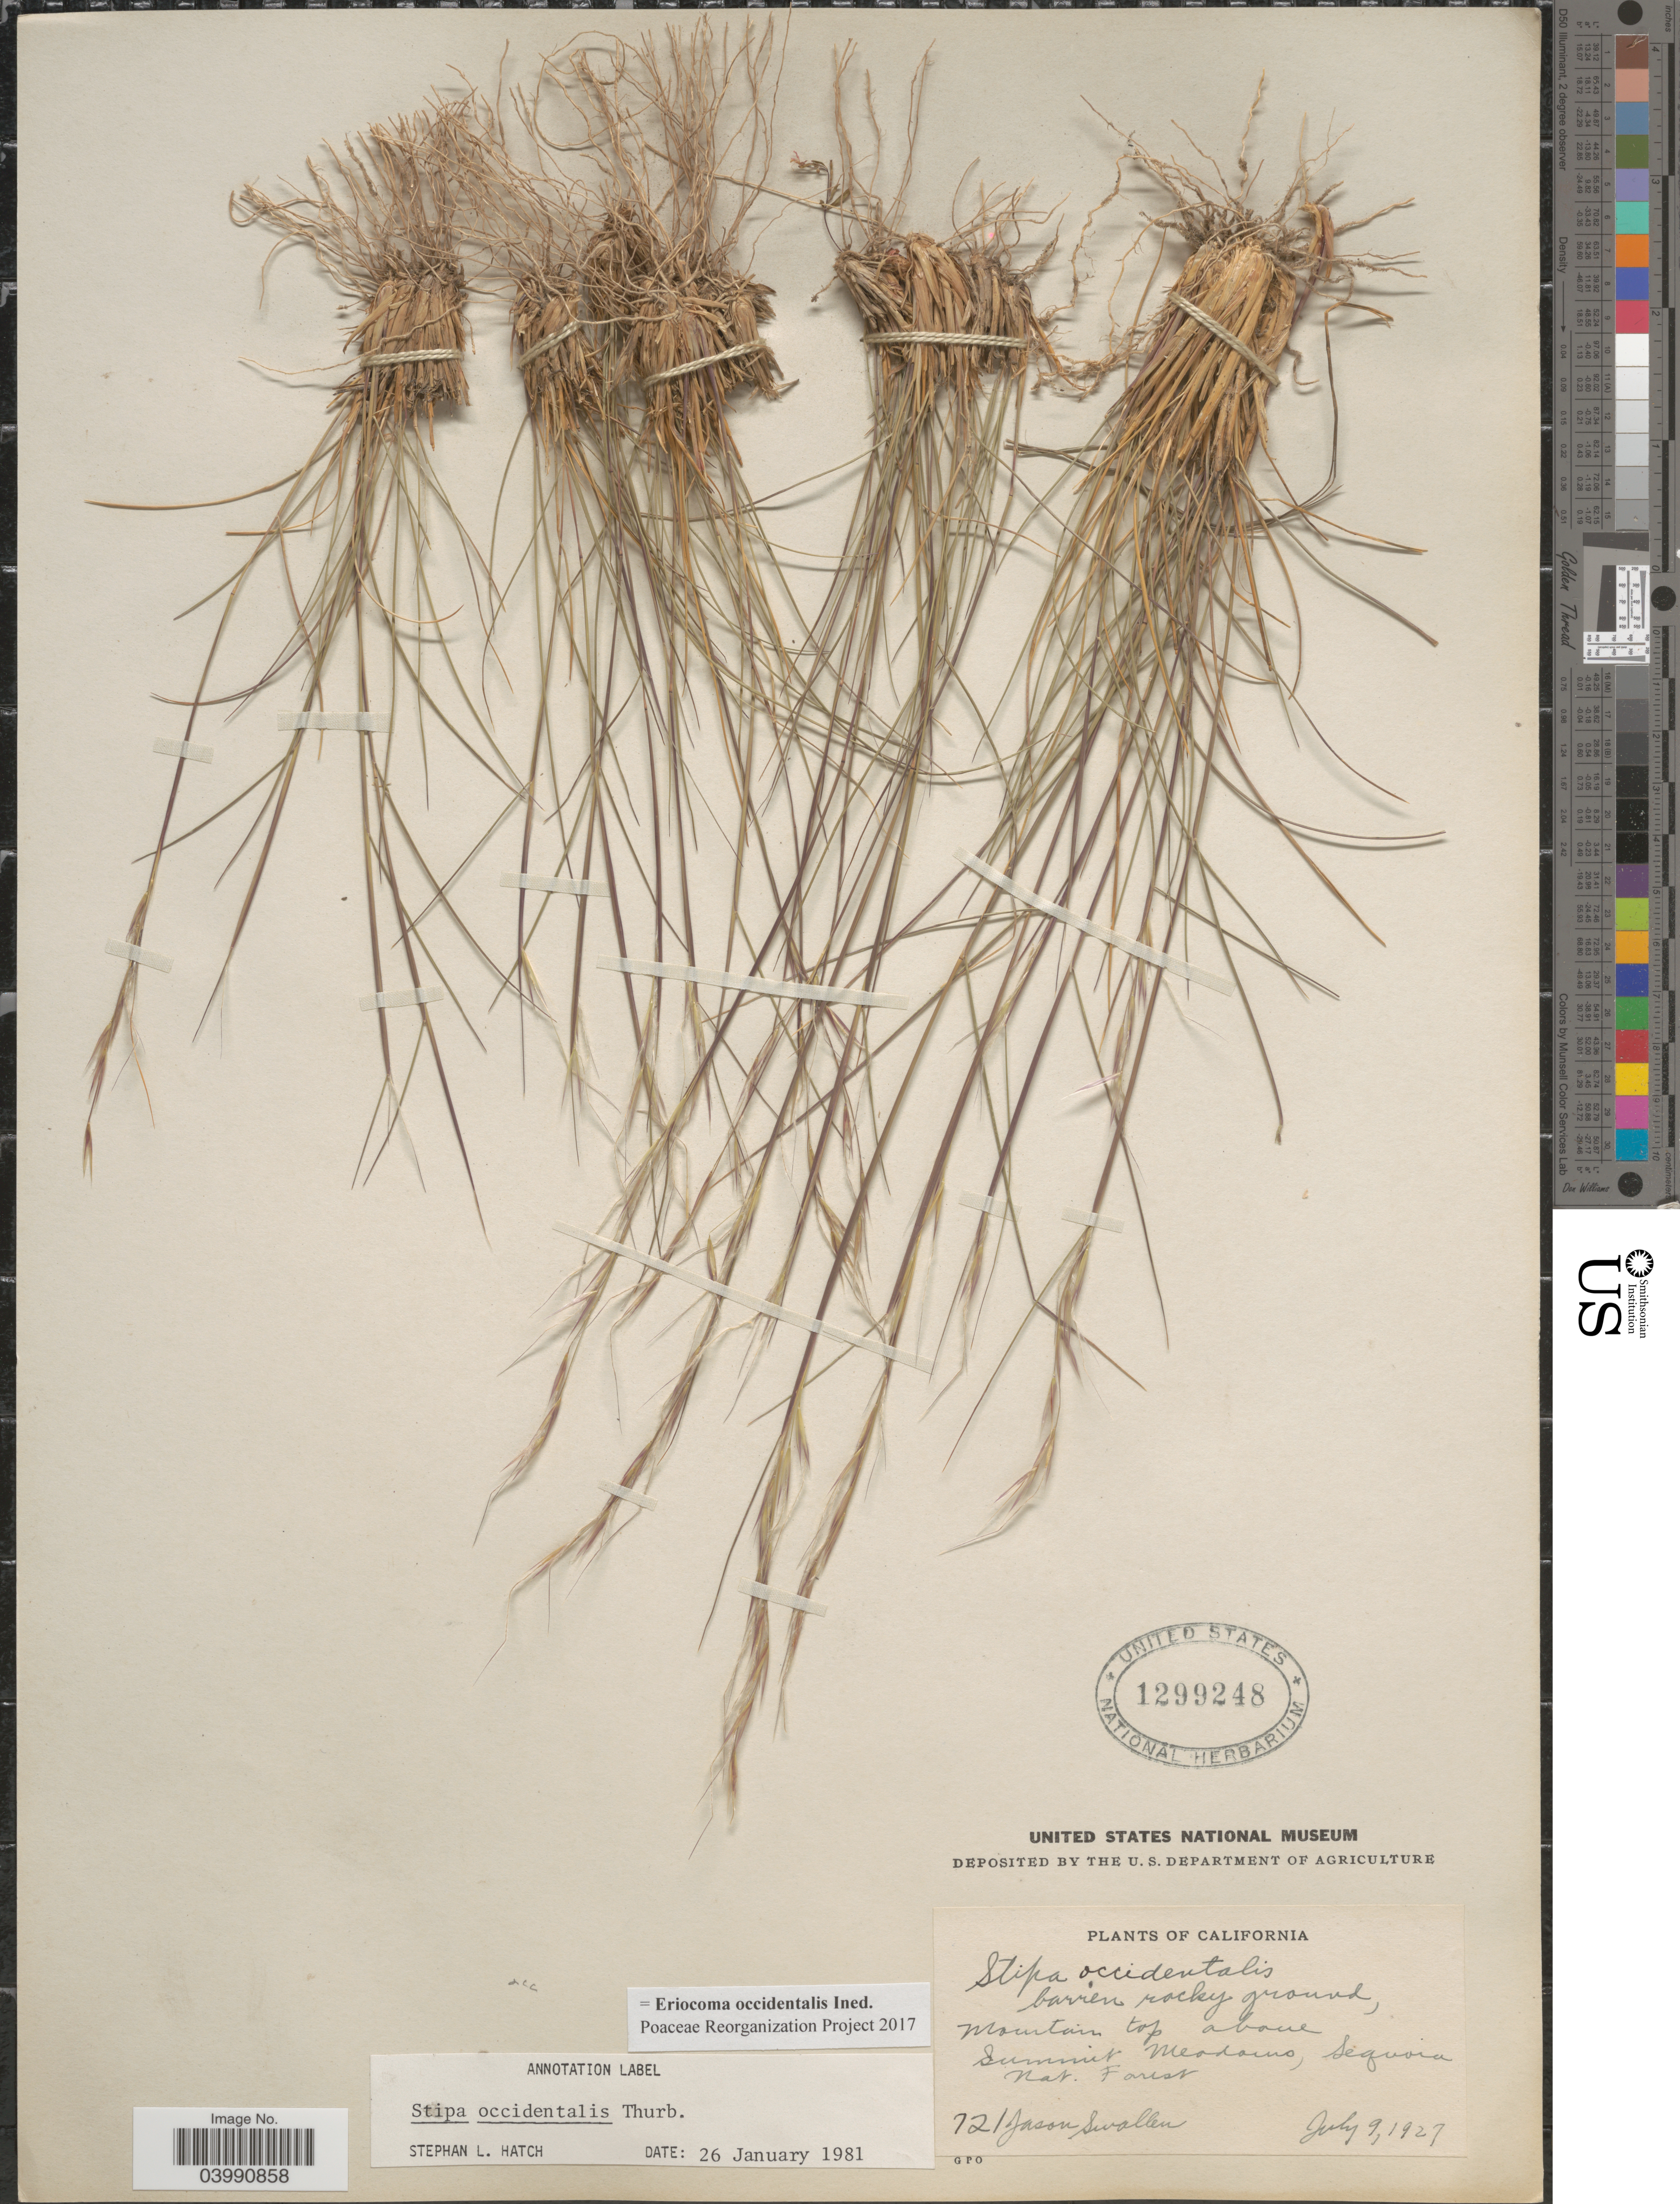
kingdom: Plantae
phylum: Tracheophyta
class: Liliopsida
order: Poales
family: Poaceae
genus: Eriocoma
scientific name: Eriocoma occidentalis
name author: (Thurb. ex S. Watson) Romasch.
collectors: J. R. Swallen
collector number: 721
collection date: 1927-07-09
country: United States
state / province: California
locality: Mountain top above Summit Meadows, Sequoia Nat. Forest.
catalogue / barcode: US 1299248